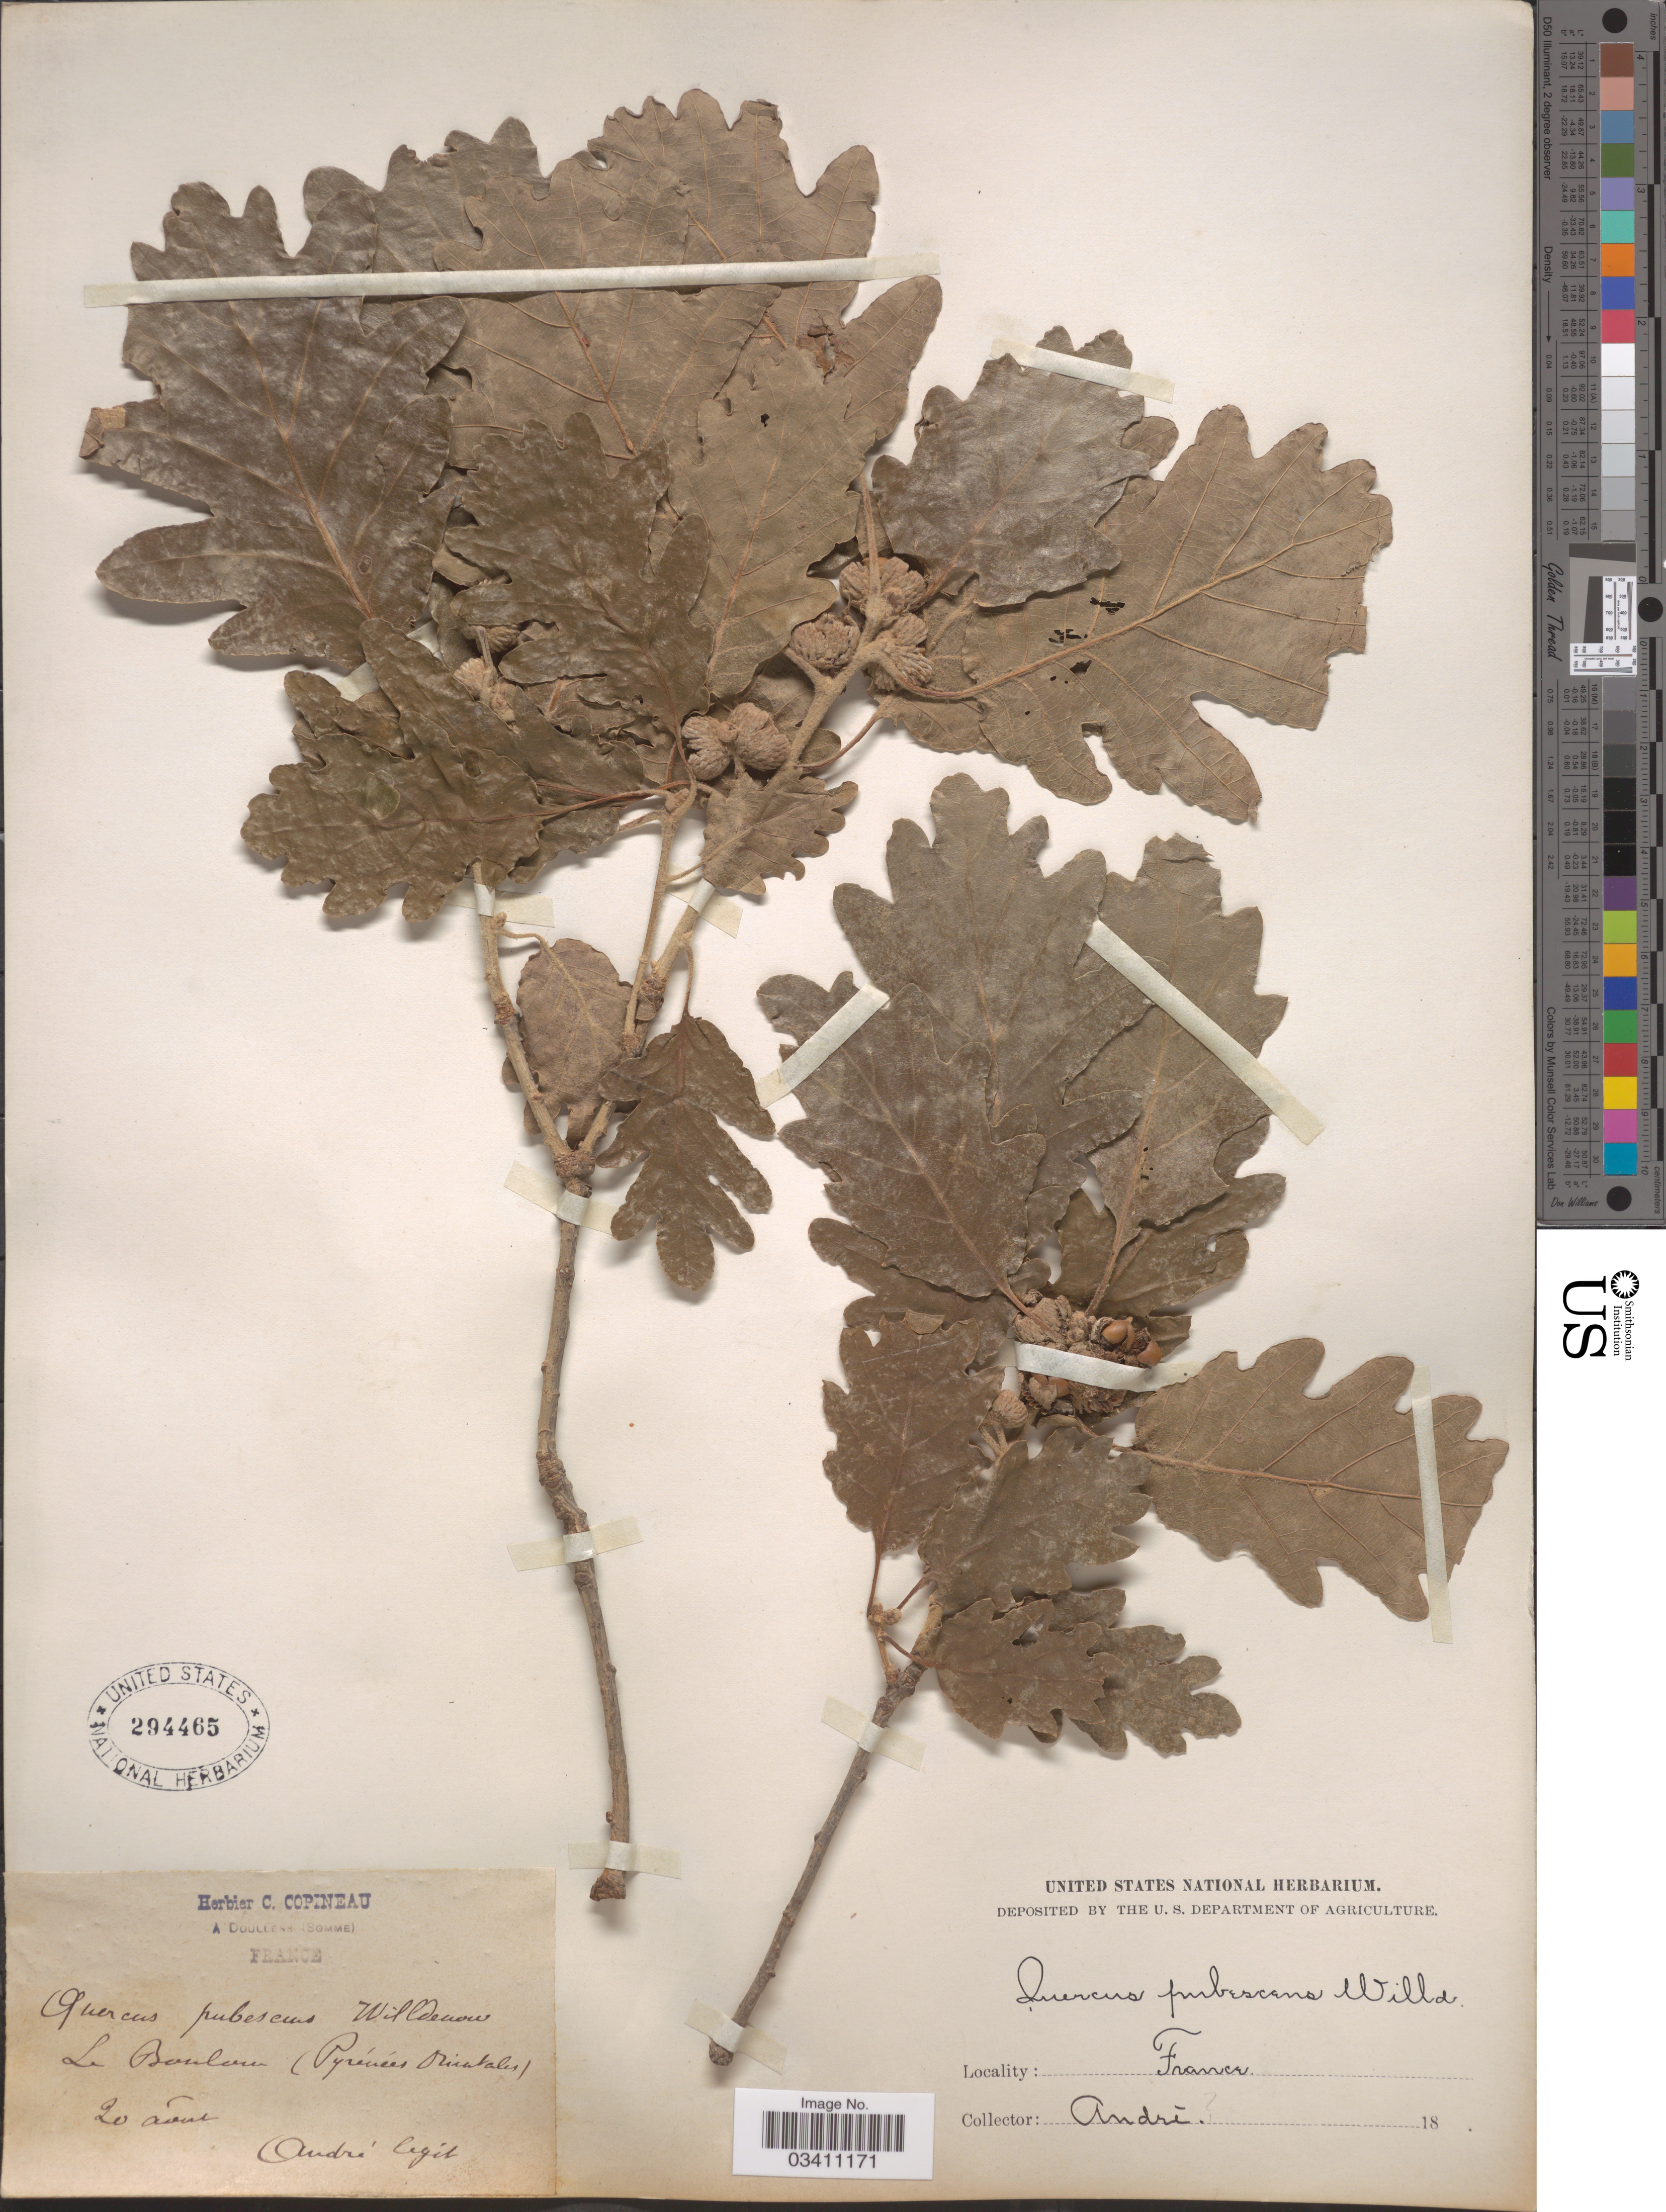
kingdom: Plantae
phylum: Tracheophyta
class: Magnoliopsida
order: Fagales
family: Fagaceae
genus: Quercus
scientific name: Quercus pubescens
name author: Willd.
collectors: André, --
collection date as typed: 20 aôut 18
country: France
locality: Le Boulou (Pyrénées Orientales).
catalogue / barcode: US 294465